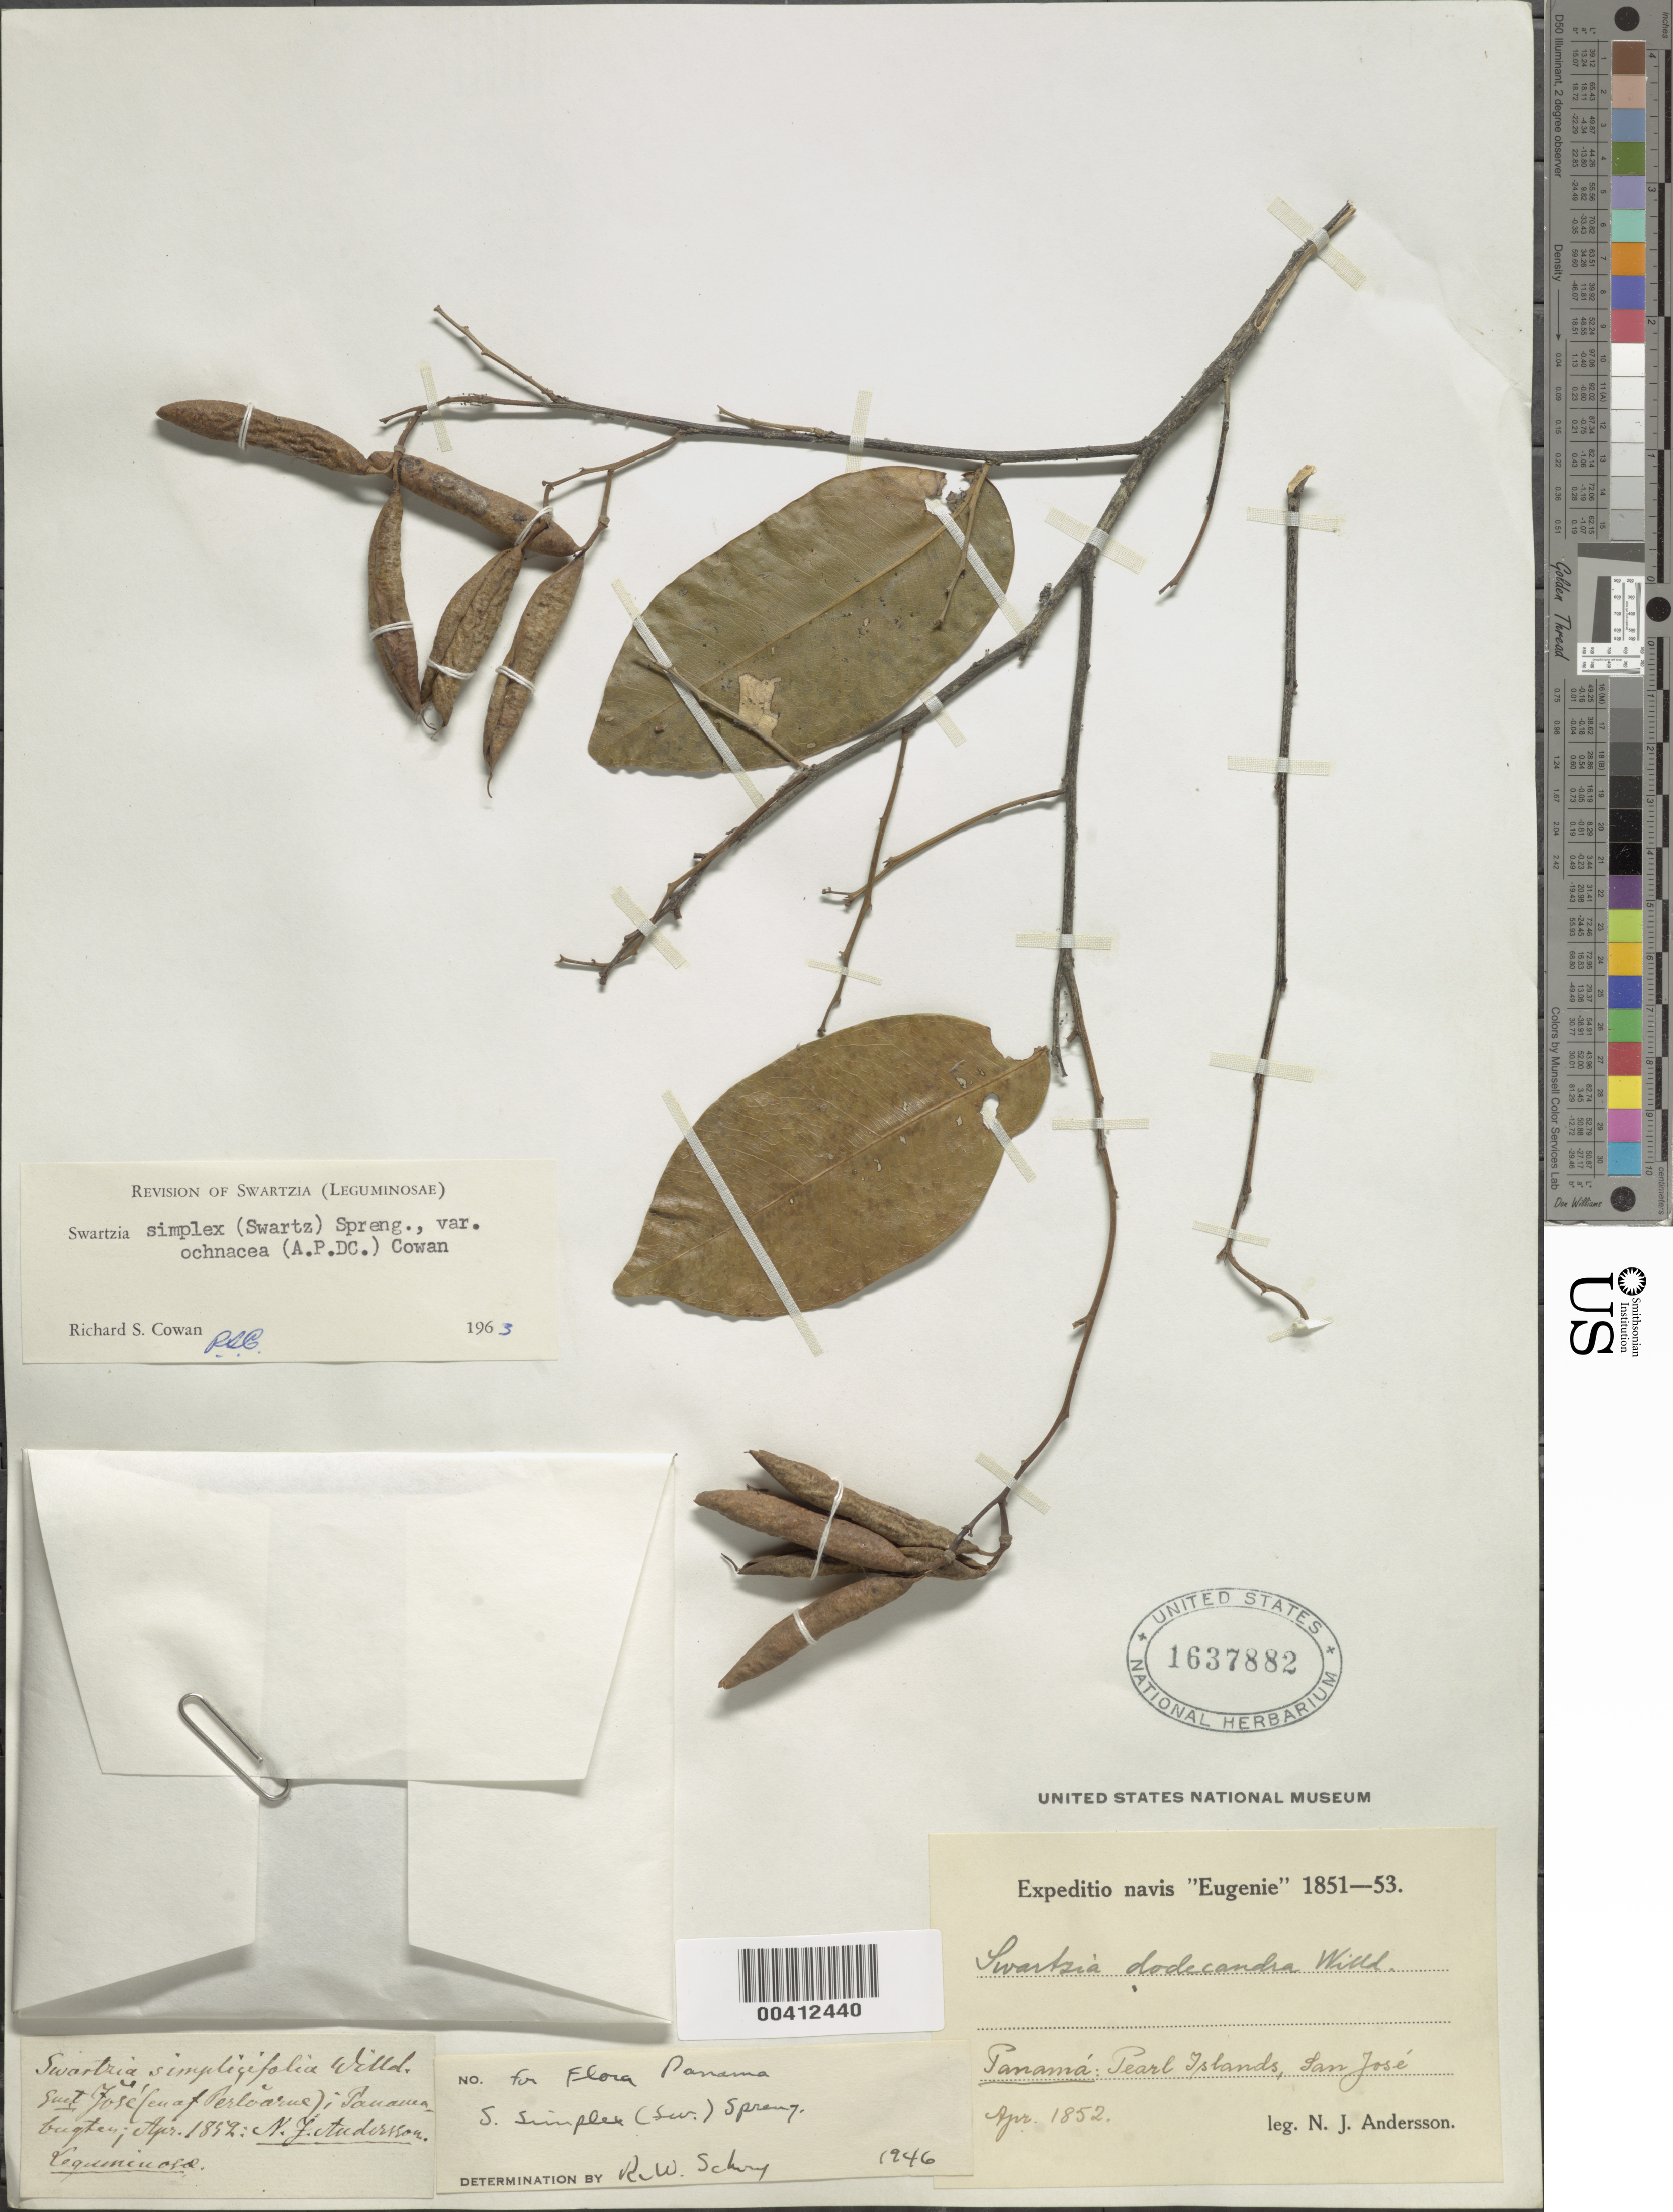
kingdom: Plantae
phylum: Tracheophyta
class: Magnoliopsida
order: Fabales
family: Fabaceae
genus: Swartzia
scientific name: Swartzia simplex var. ochnacea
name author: (DC.) R.S. Cowan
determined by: Cowan, R. S.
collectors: N. J. Andersson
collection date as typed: Apr 1852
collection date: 1852-04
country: Panama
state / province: Panamá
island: Taboga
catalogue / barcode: US 1637882